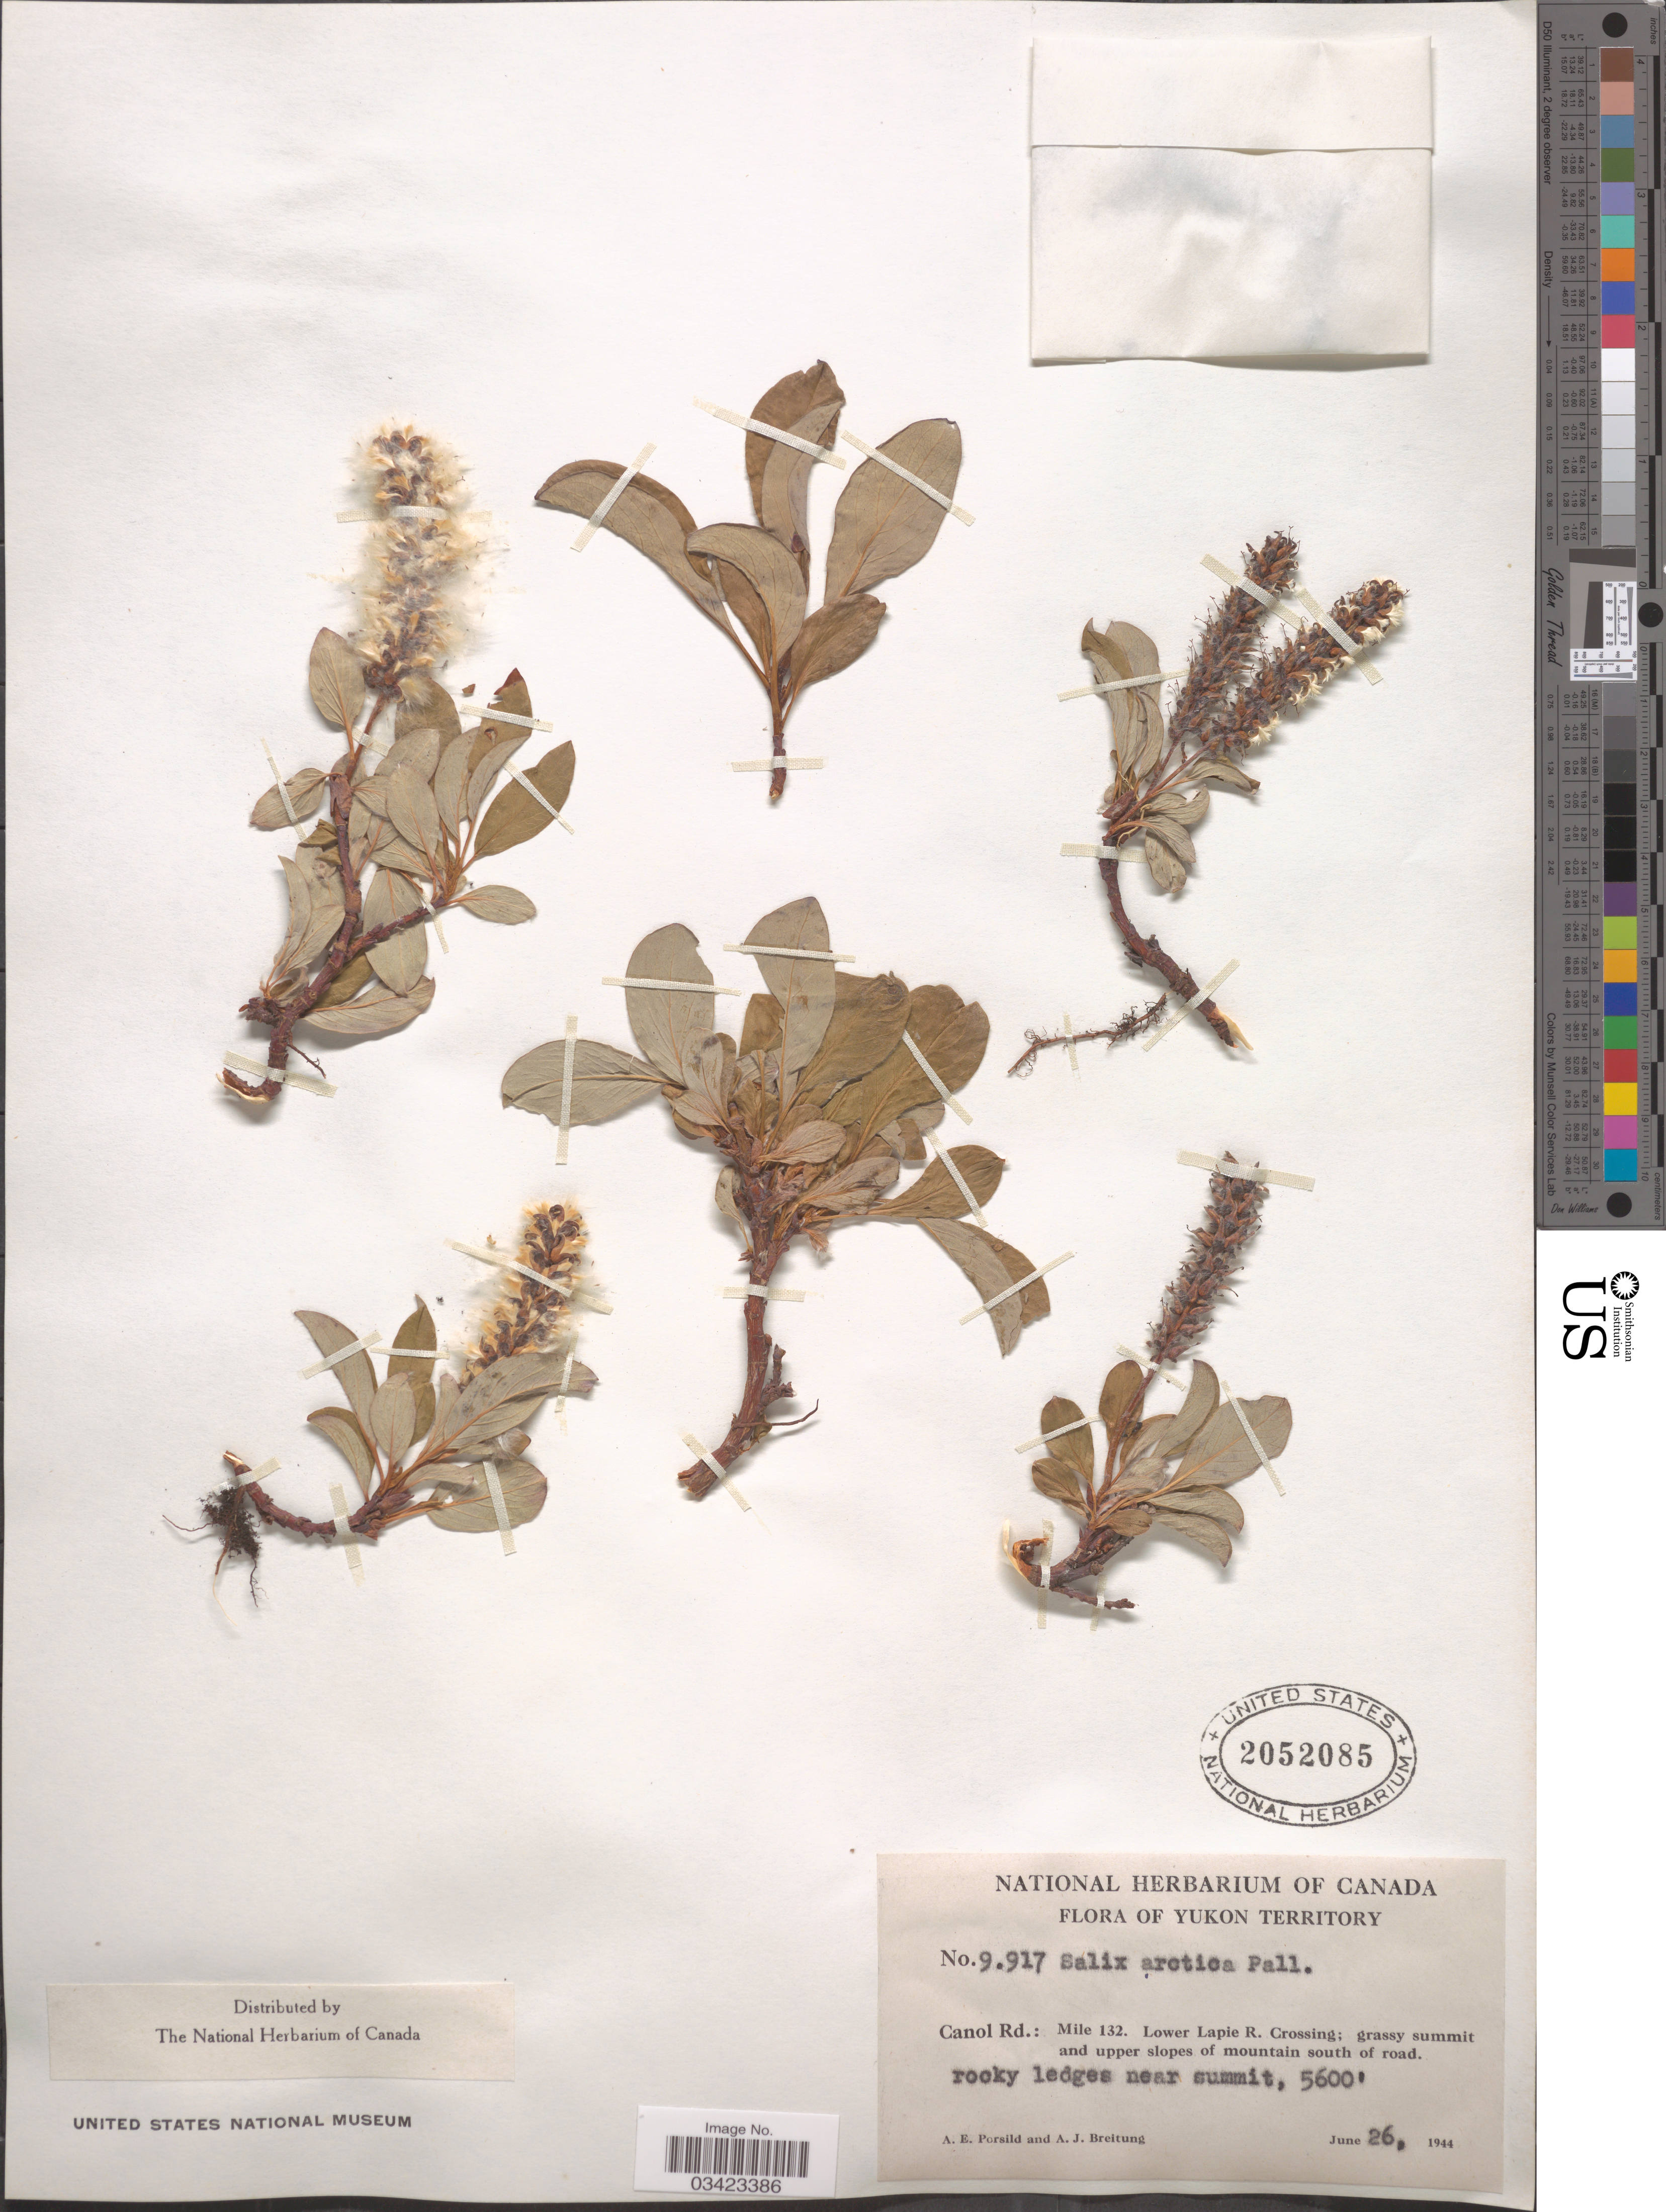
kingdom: Plantae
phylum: Tracheophyta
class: Magnoliopsida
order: Malpighiales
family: Salicaceae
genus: Salix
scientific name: Salix arctica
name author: Pall.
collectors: A. E. Porsild & A. Breitung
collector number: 9917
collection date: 1944-06-26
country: Canada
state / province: Yukon Territory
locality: Canol Rd.: Mile 132. Lower Lapie R. Crossing; grassy summit and upper slopes of mountain south of road.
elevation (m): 1707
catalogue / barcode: US 2052085